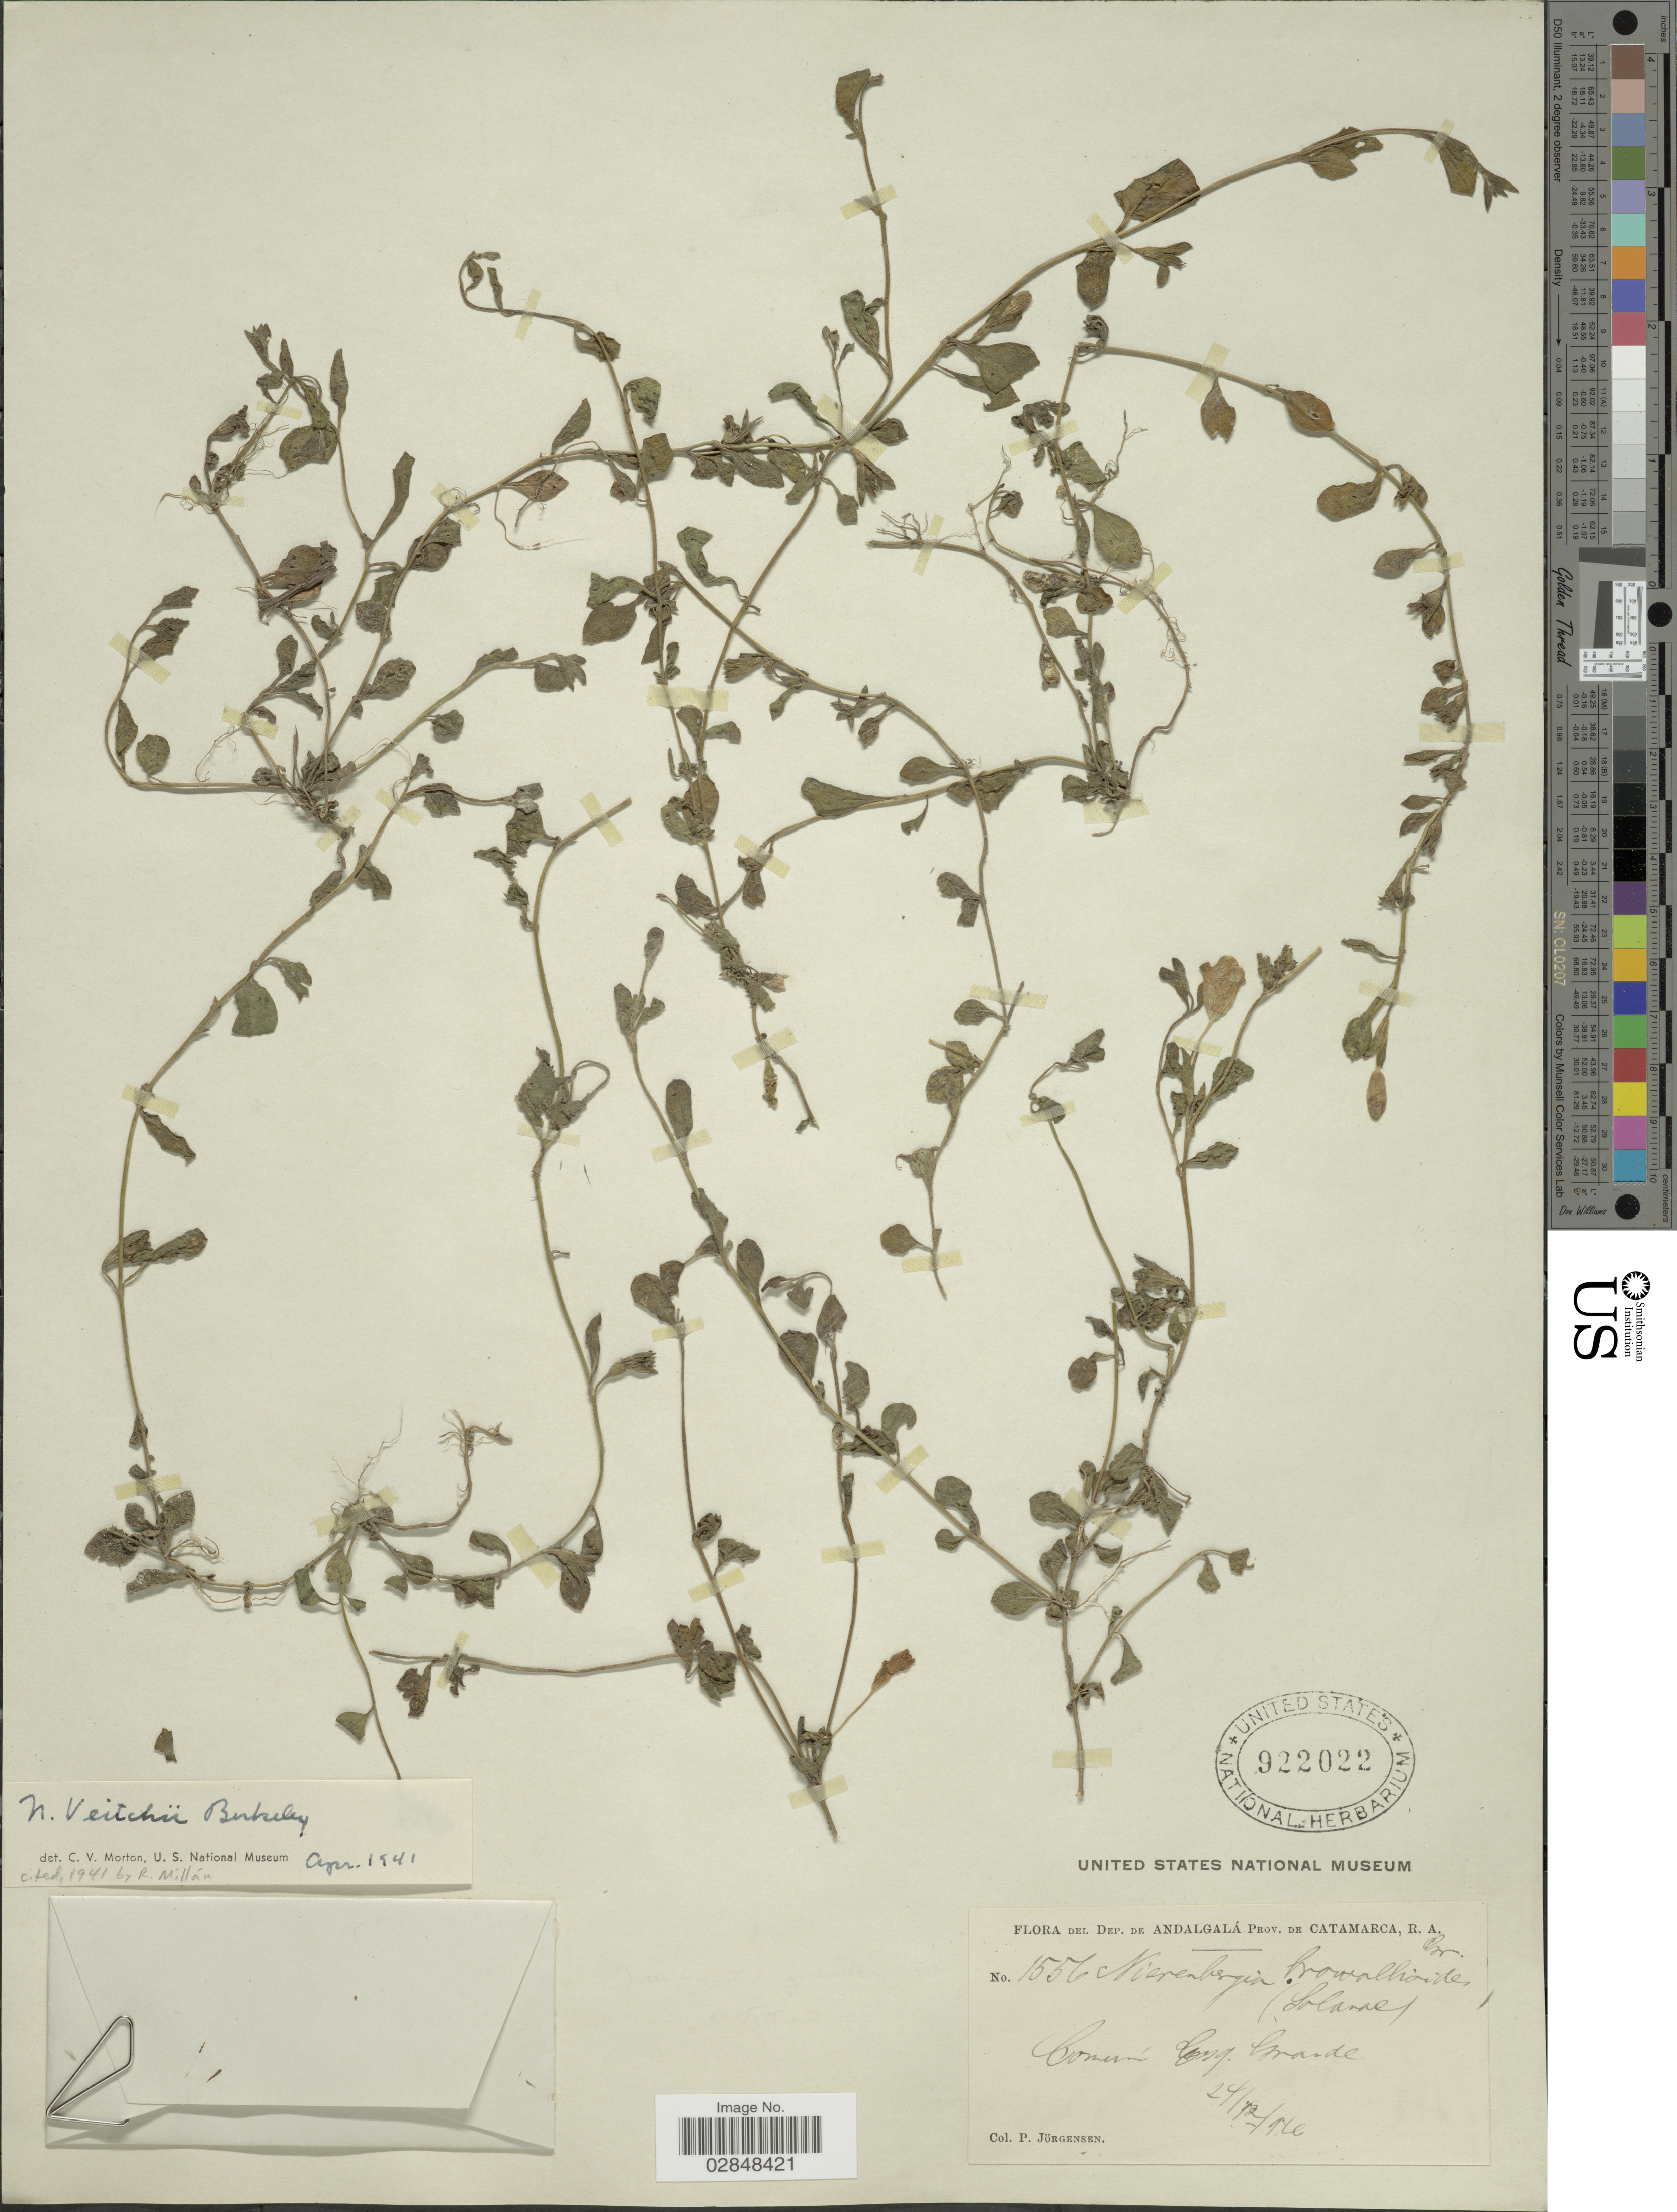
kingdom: Plantae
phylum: Tracheophyta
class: Magnoliopsida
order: Solanales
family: Solanaceae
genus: Nierembergia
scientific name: Nierembergia veitchii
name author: Hook.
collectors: P. Jörgensen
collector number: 1556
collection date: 1916-12-24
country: Argentina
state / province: Catamarca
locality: Dep. de Andalgalá. Común Esq. Grande.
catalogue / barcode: US 922022